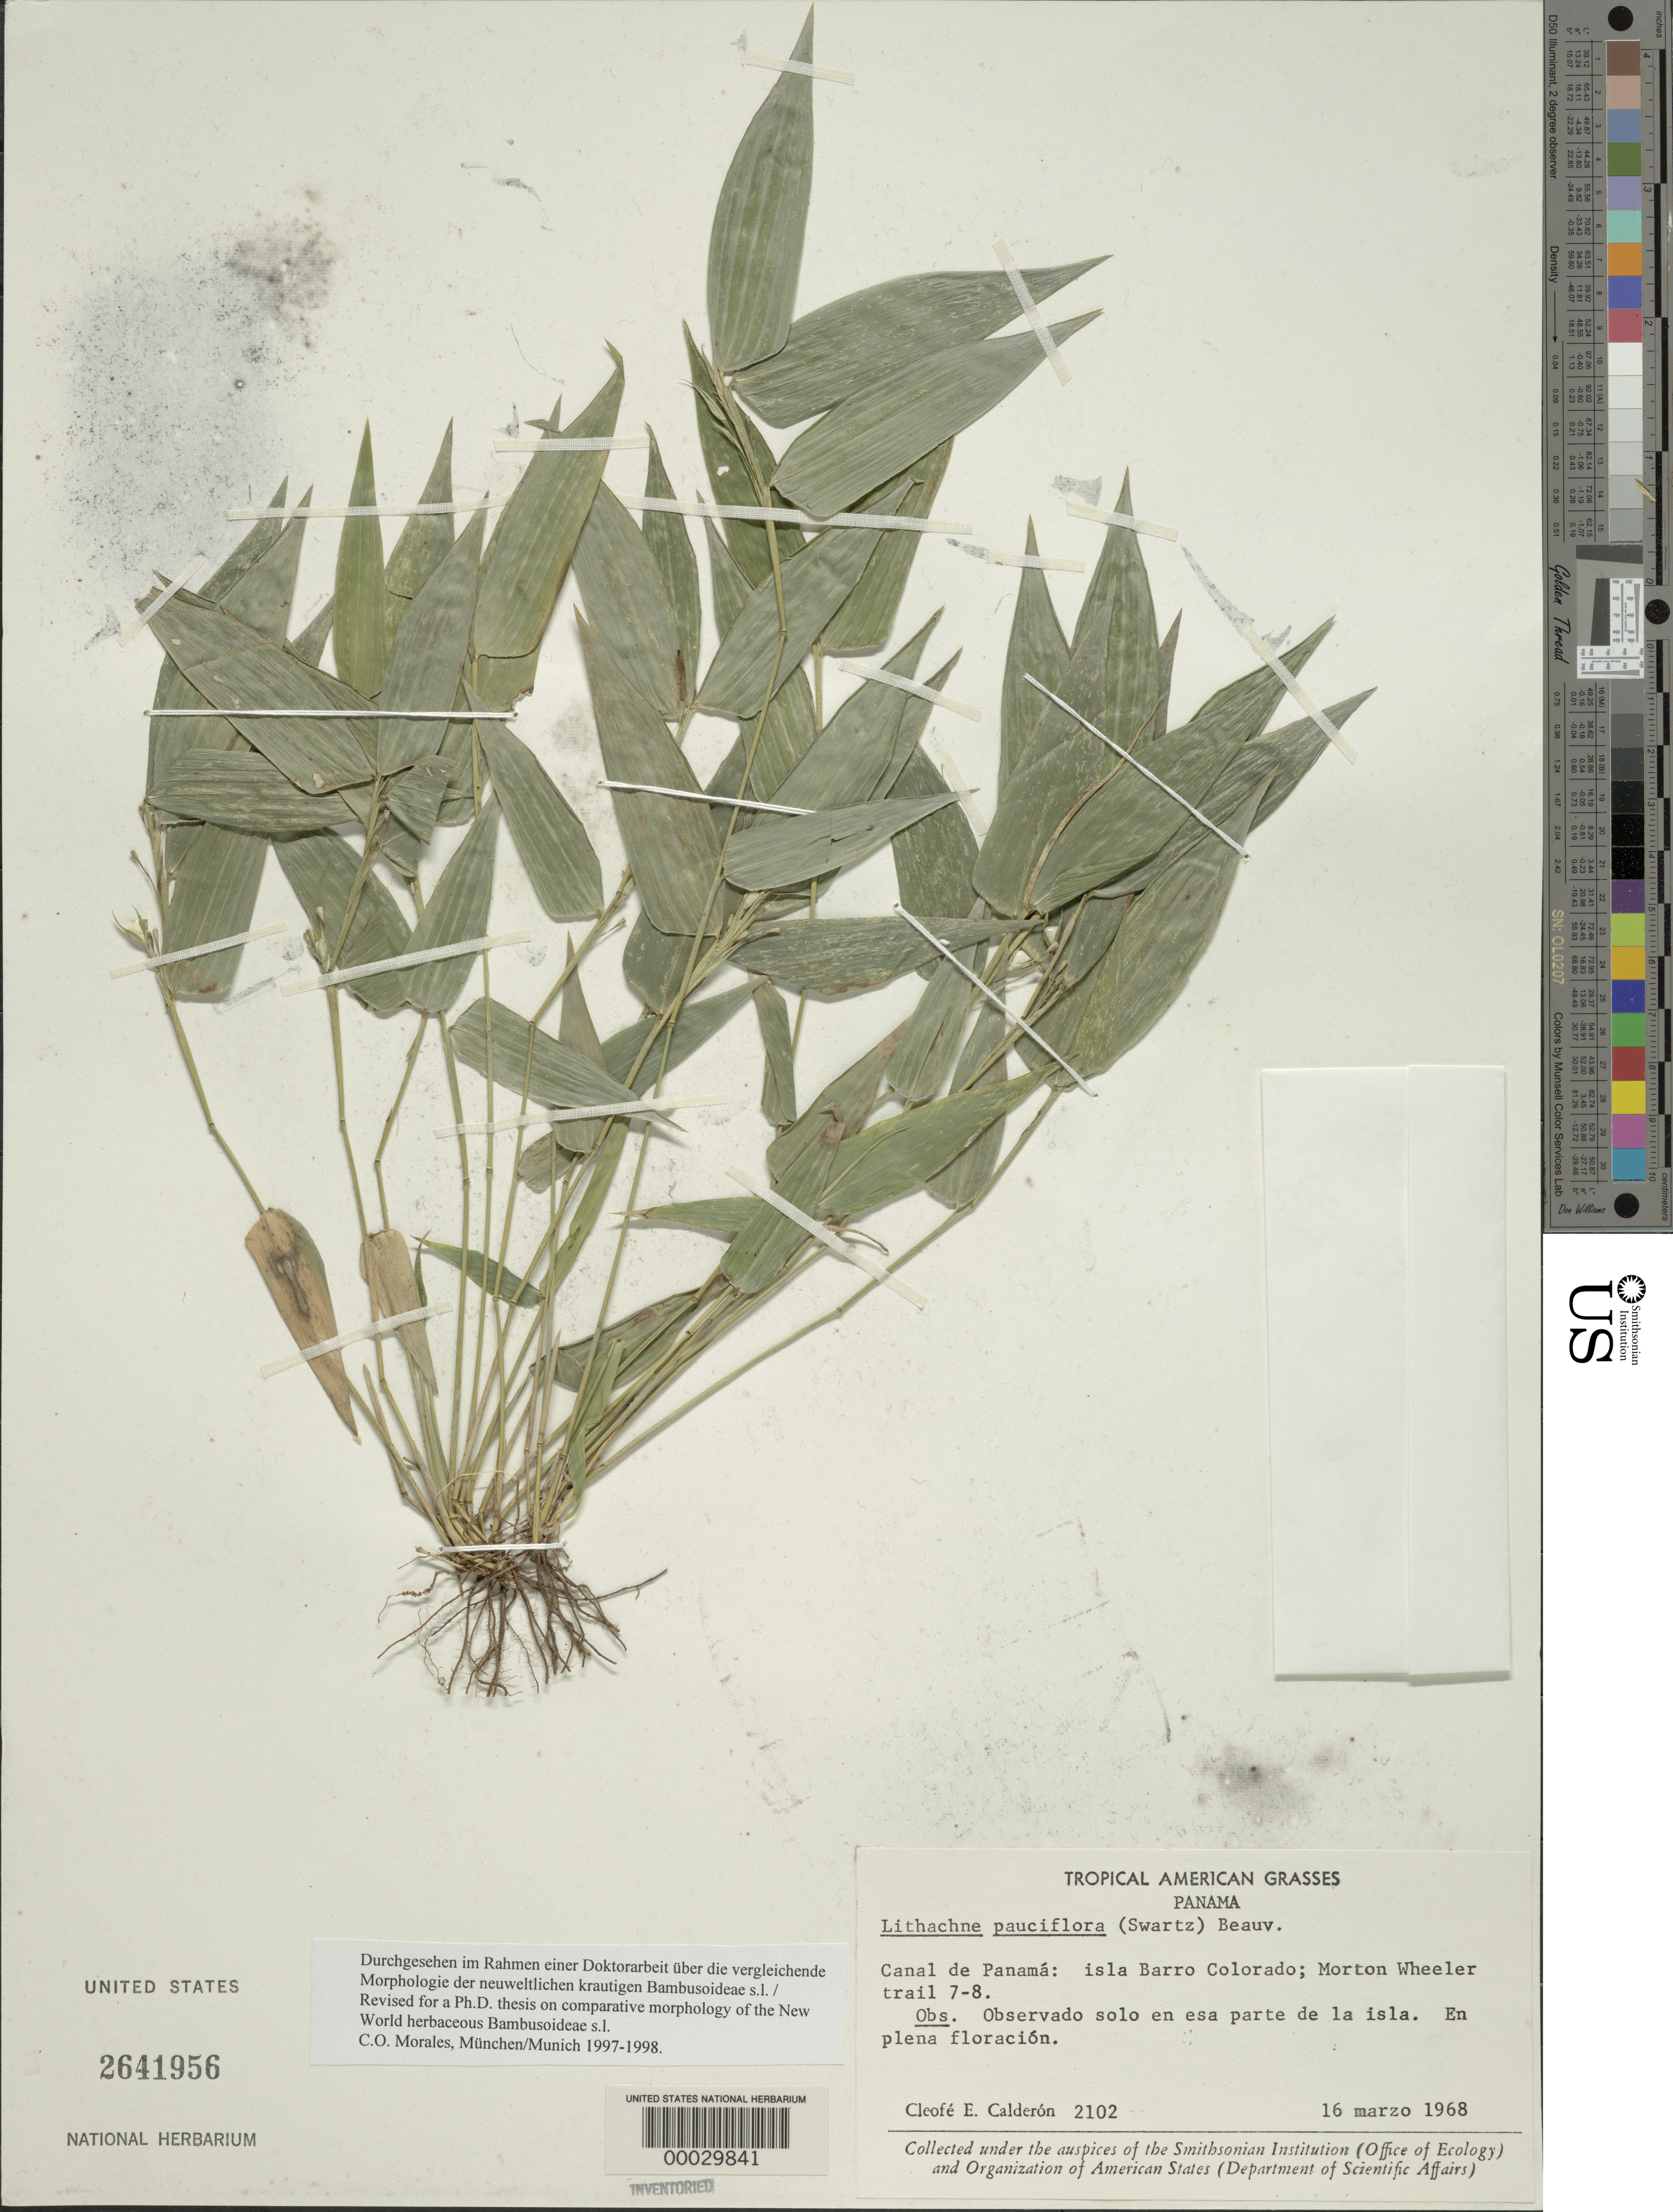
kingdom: Plantae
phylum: Tracheophyta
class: Liliopsida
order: Poales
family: Poaceae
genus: Lithachne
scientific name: Lithachne pauciflora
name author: (Sw.) P. Beauv.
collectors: C. E. Calderón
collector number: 2102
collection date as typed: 16 Mar 1968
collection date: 1968-03-16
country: Panama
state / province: Panamá Oeste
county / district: Canal Zone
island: Barro Colorado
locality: Barro Colorado, Morton Wheeler Trail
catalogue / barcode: US 2641956